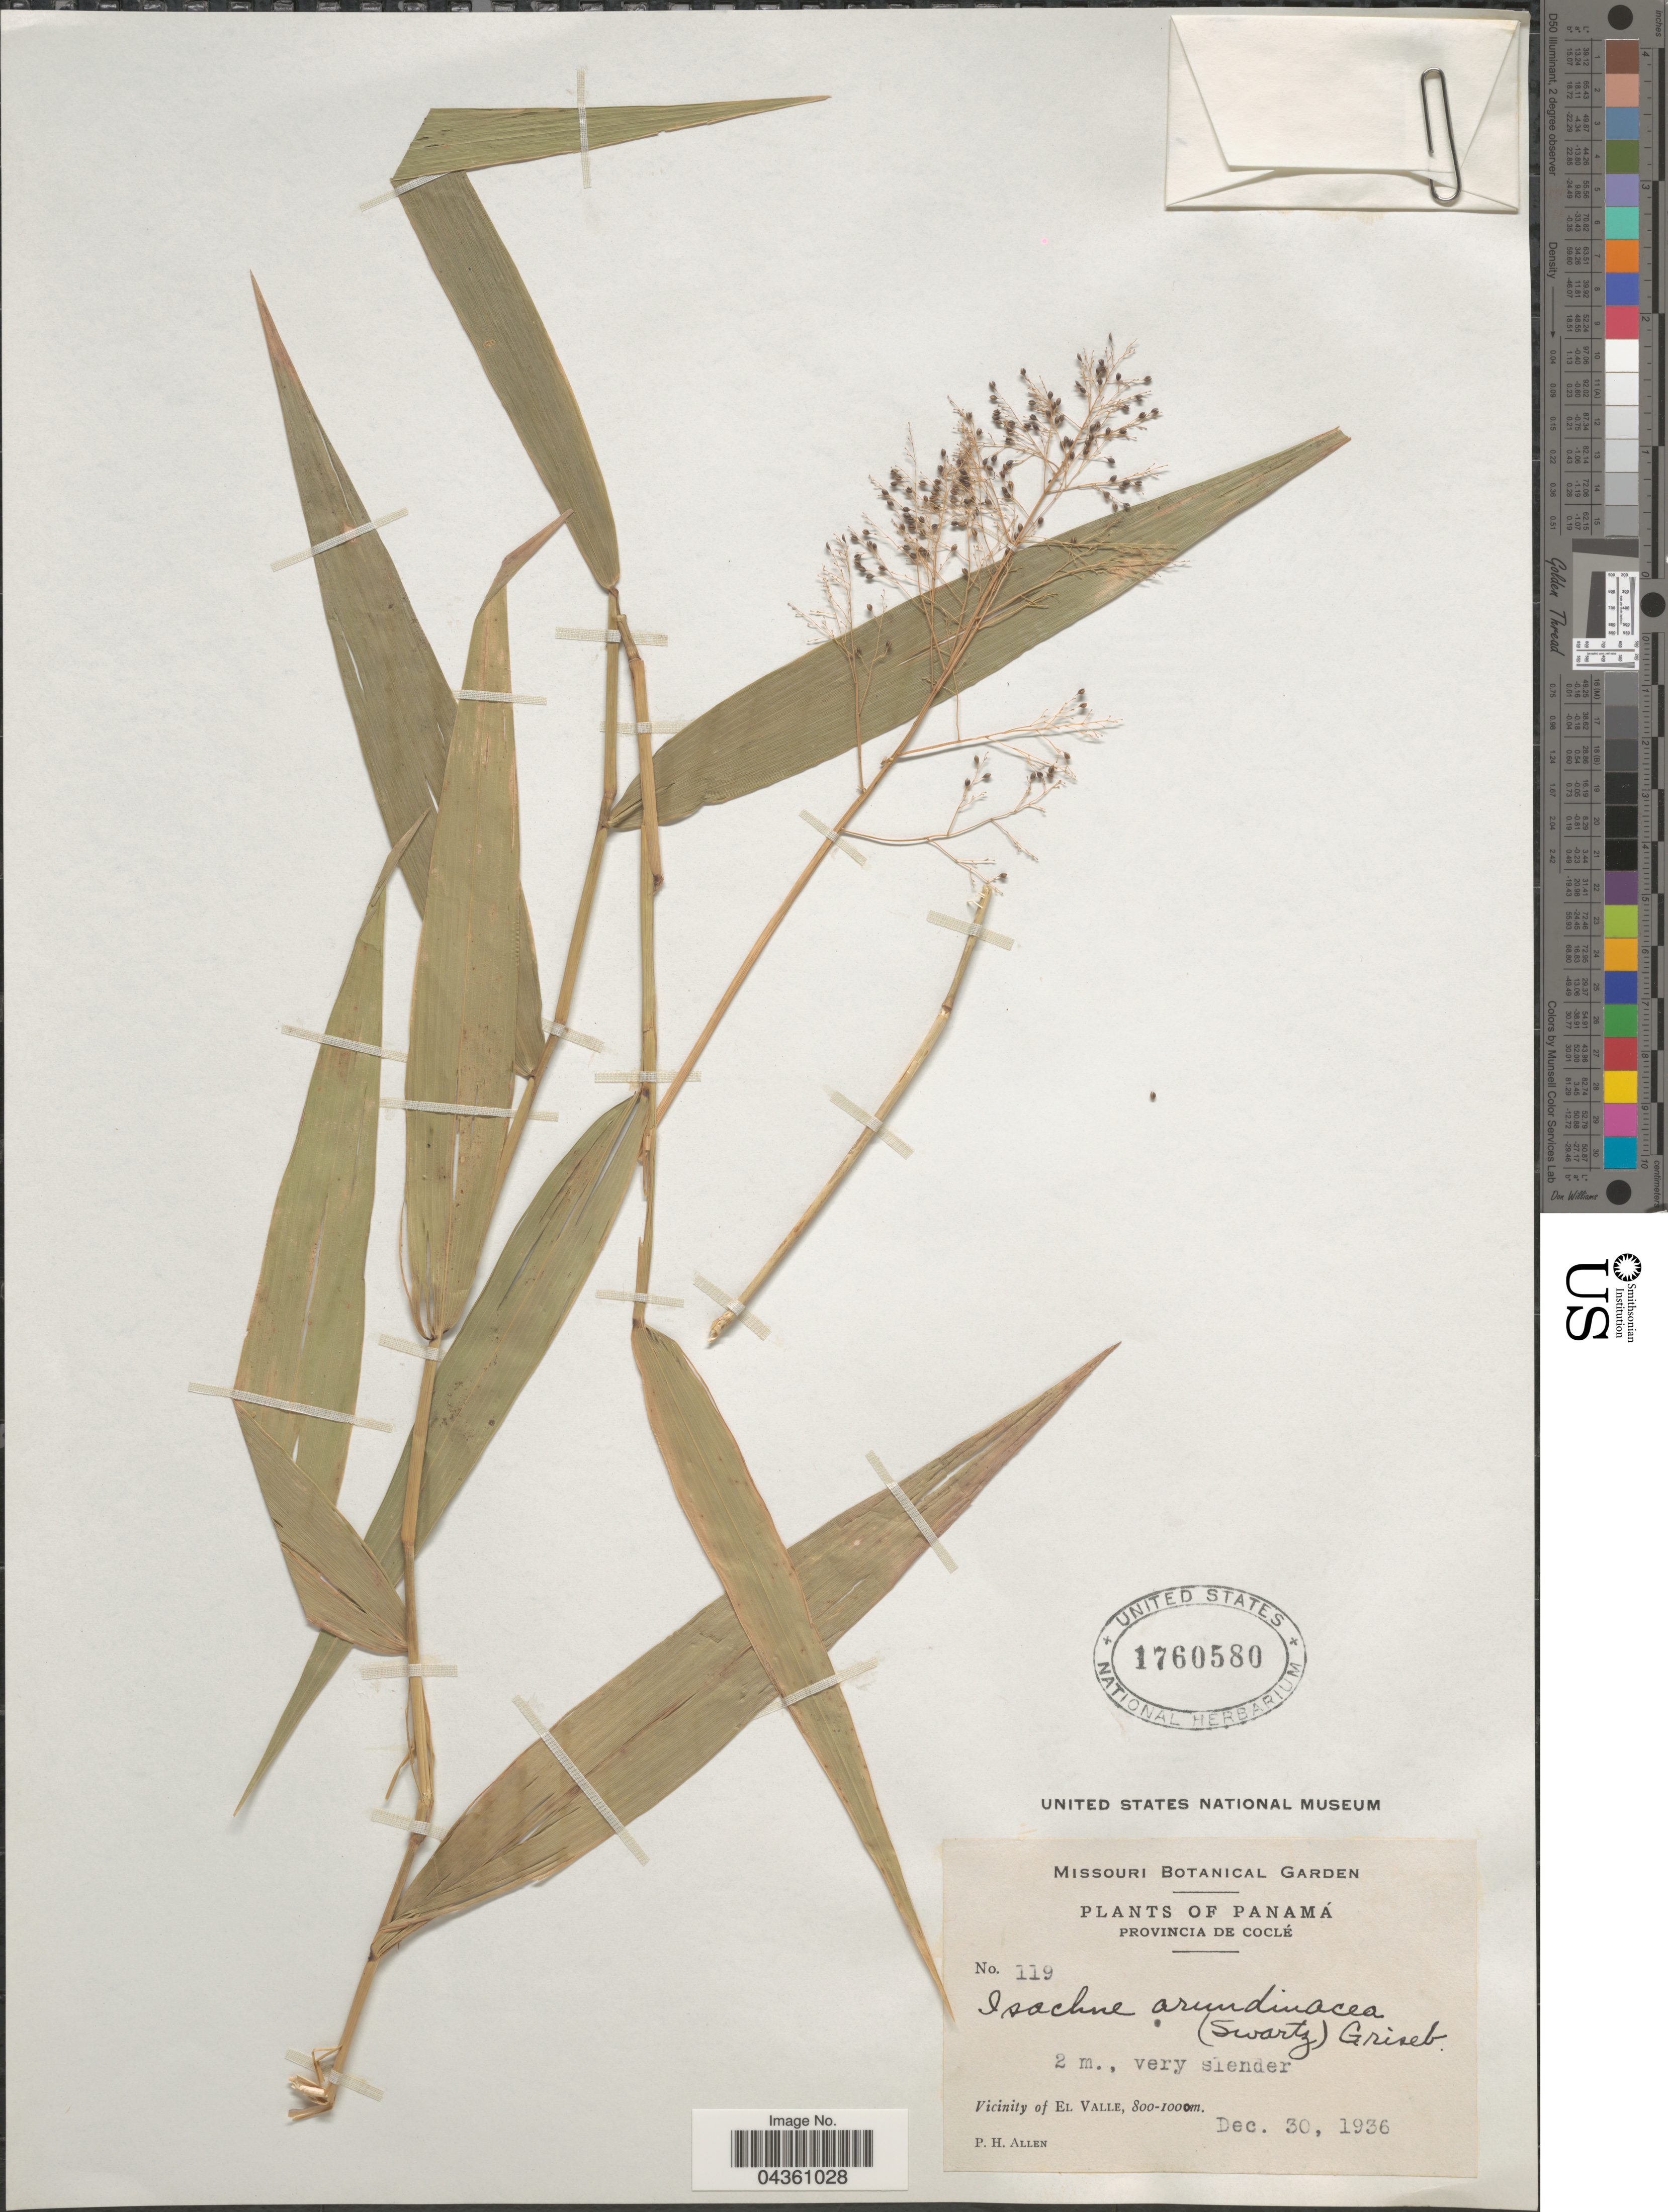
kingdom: Plantae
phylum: Tracheophyta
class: Liliopsida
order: Poales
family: Poaceae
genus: Isachne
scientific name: Isachne arundinacea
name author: (Sw.) Griseb.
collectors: P. H. Allen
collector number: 119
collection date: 1936-12-30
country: Panama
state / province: Cocle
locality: Vicinity of El Valle.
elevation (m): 800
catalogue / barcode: US 1760580